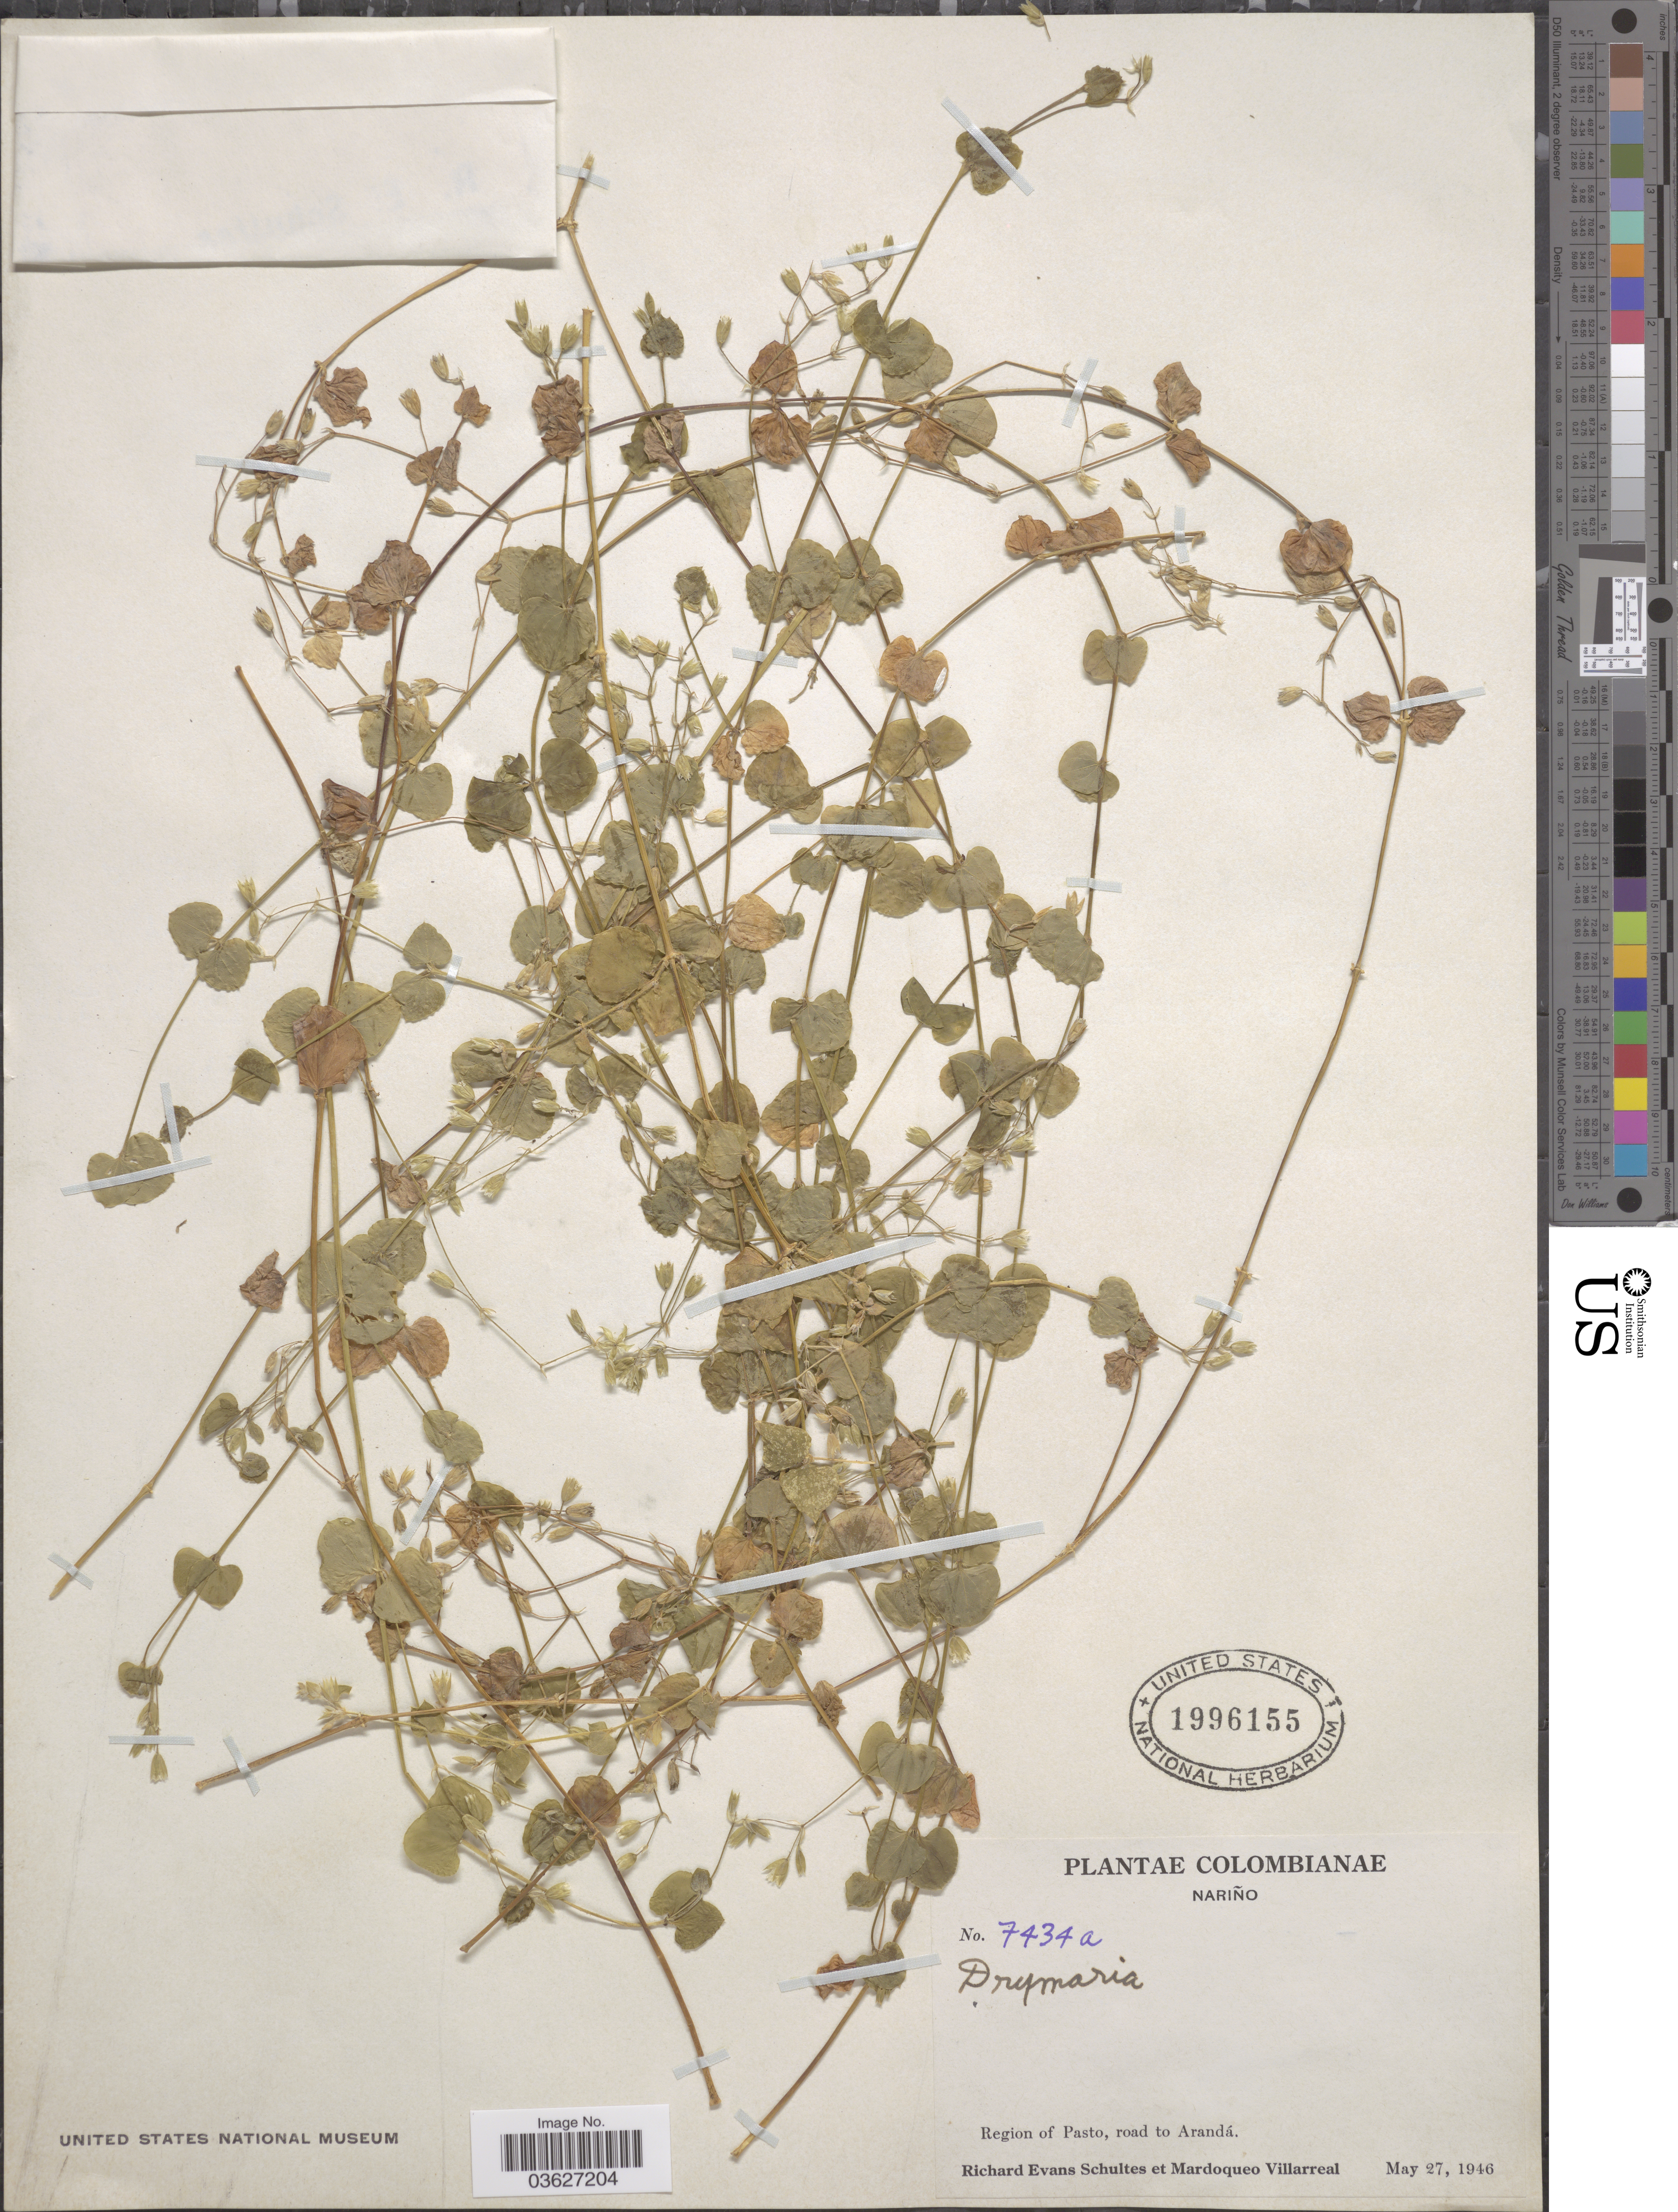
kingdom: Plantae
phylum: Tracheophyta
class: Magnoliopsida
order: Caryophyllales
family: Caryophyllaceae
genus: Drymaria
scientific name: Drymaria sp.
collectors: R. E. Schultes & M. Villarreal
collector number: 7434a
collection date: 1946-05-27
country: Colombia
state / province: Nariño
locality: Region of Pasto, road to Arandá.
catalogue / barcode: US 1996155